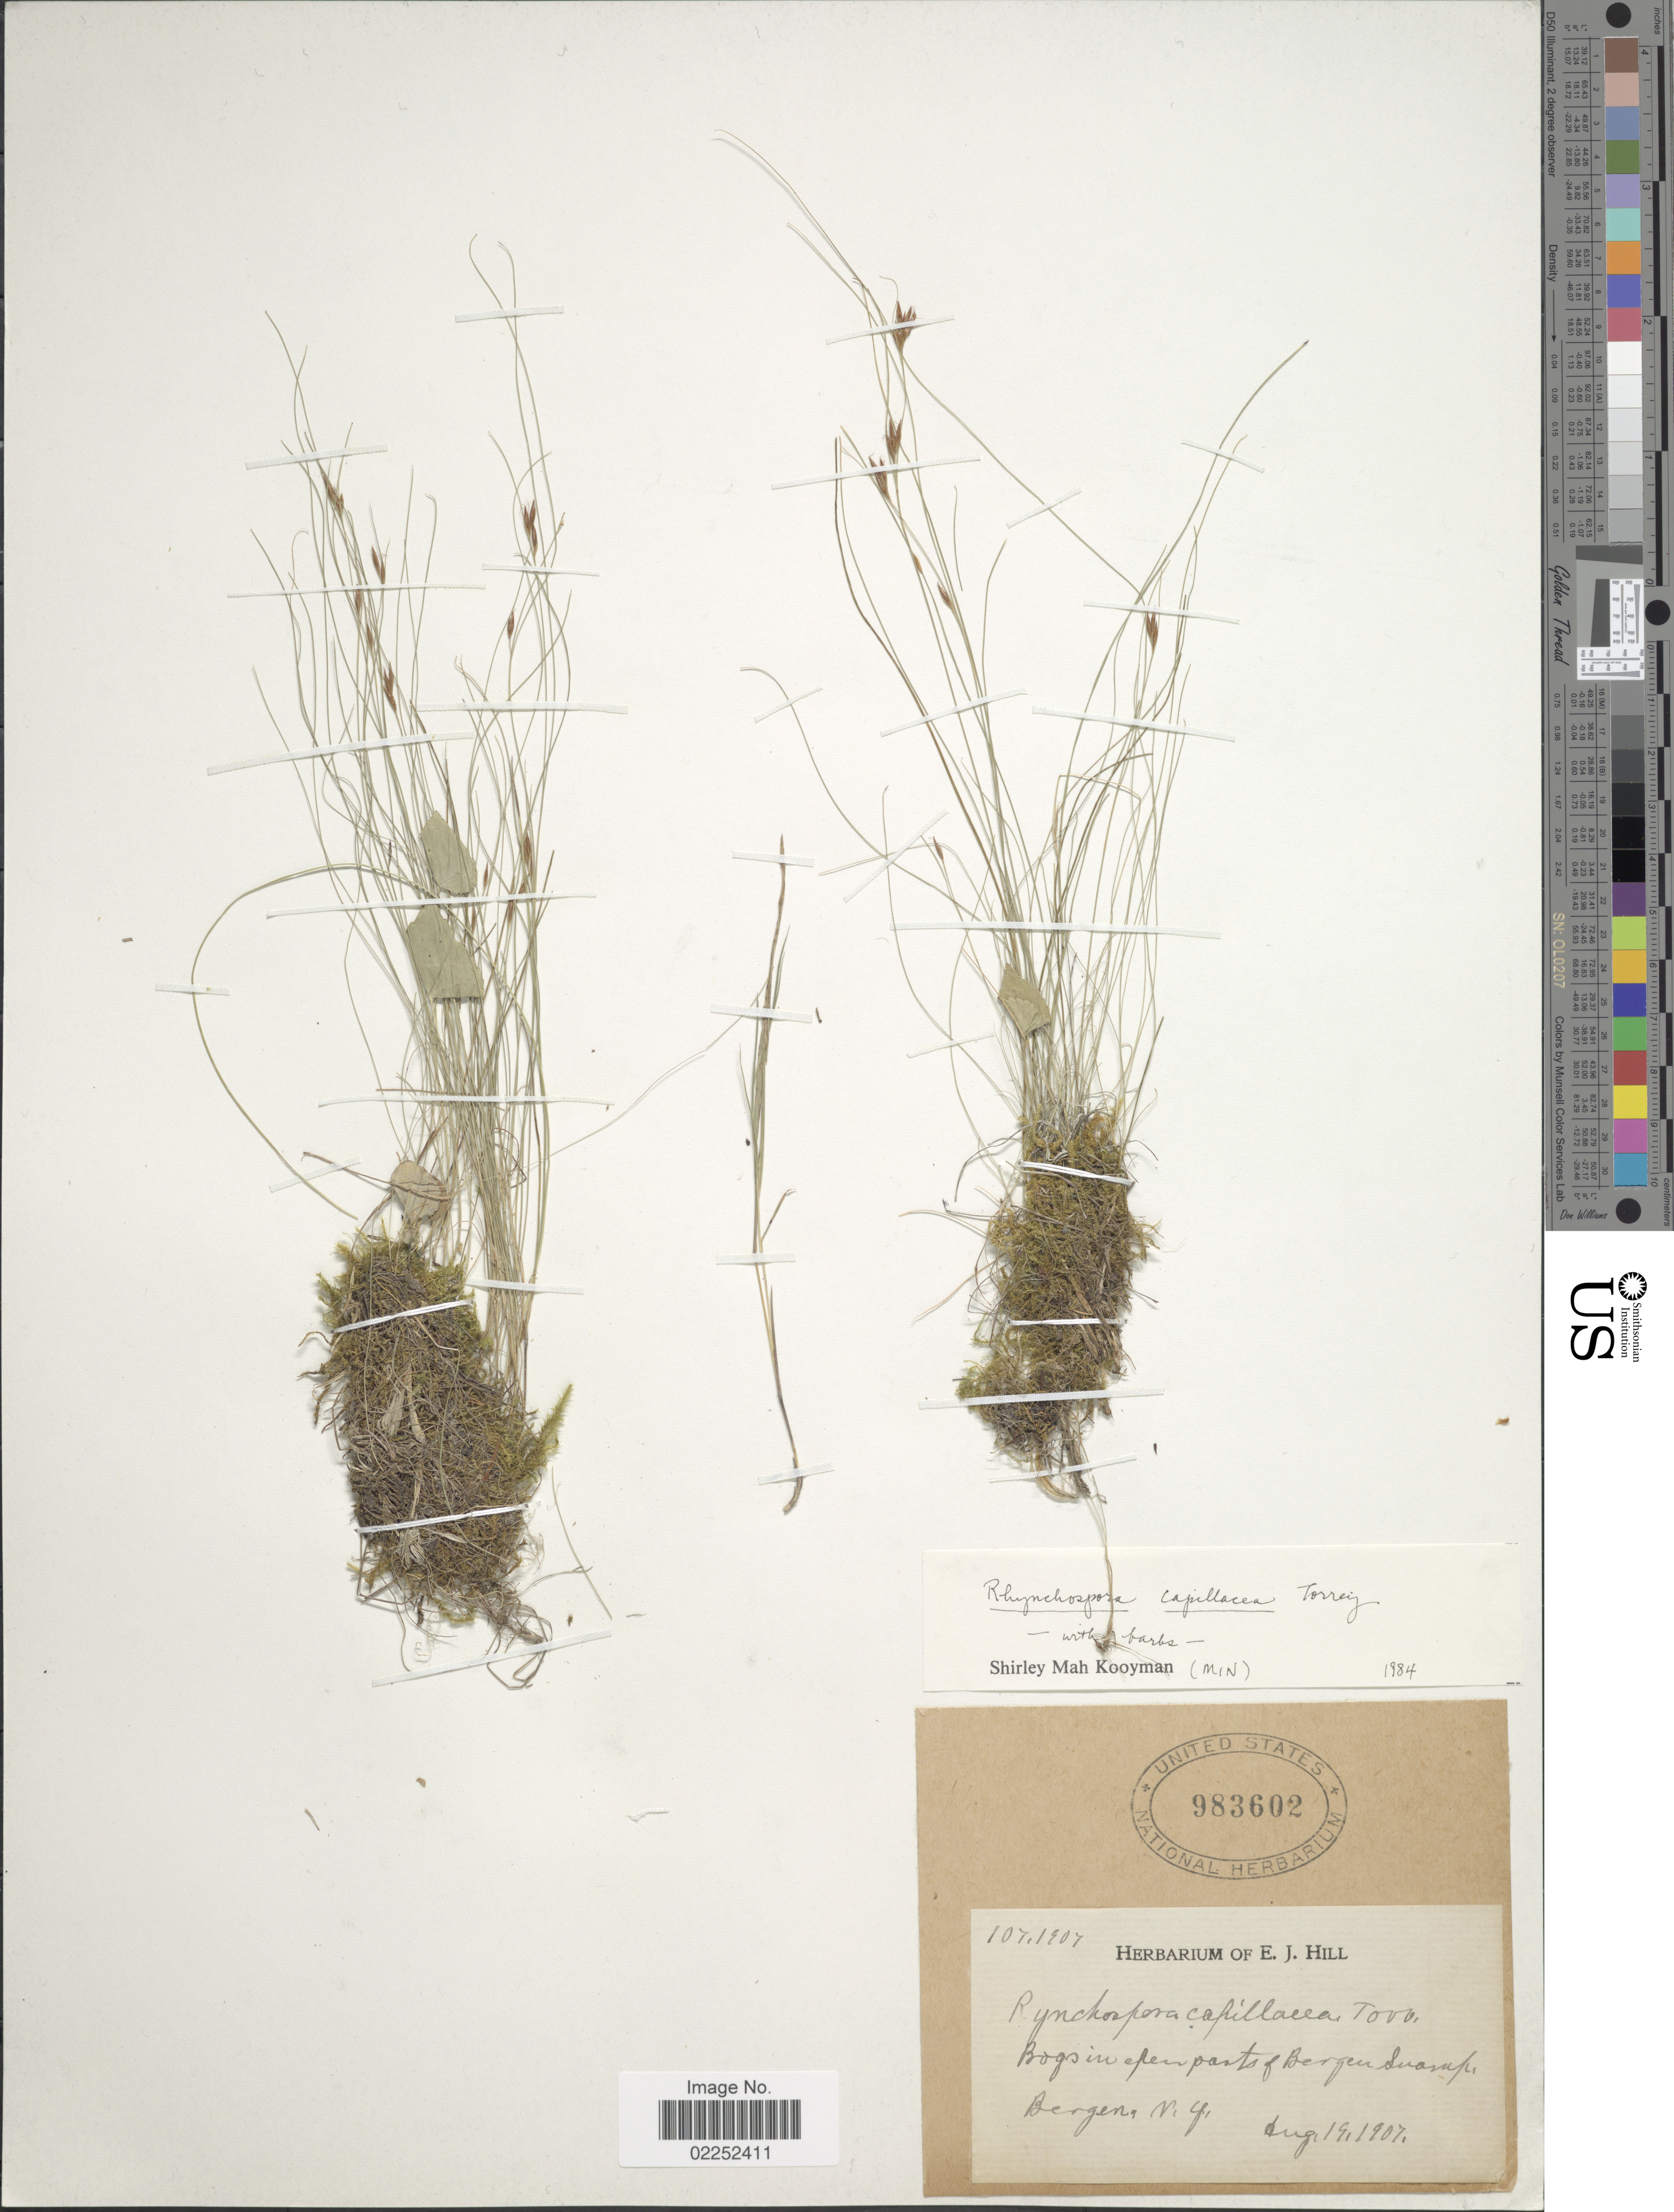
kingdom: Plantae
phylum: Tracheophyta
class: Liliopsida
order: Poales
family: Cyperaceae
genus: Rhynchospora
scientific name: Rhynchospora capillacea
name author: Torr.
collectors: ex herb. E.J. Hill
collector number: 107/1907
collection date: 1907-08-19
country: United States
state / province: New York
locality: Bogs in open parts of Bergen Swamp, Bergen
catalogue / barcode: US 983602